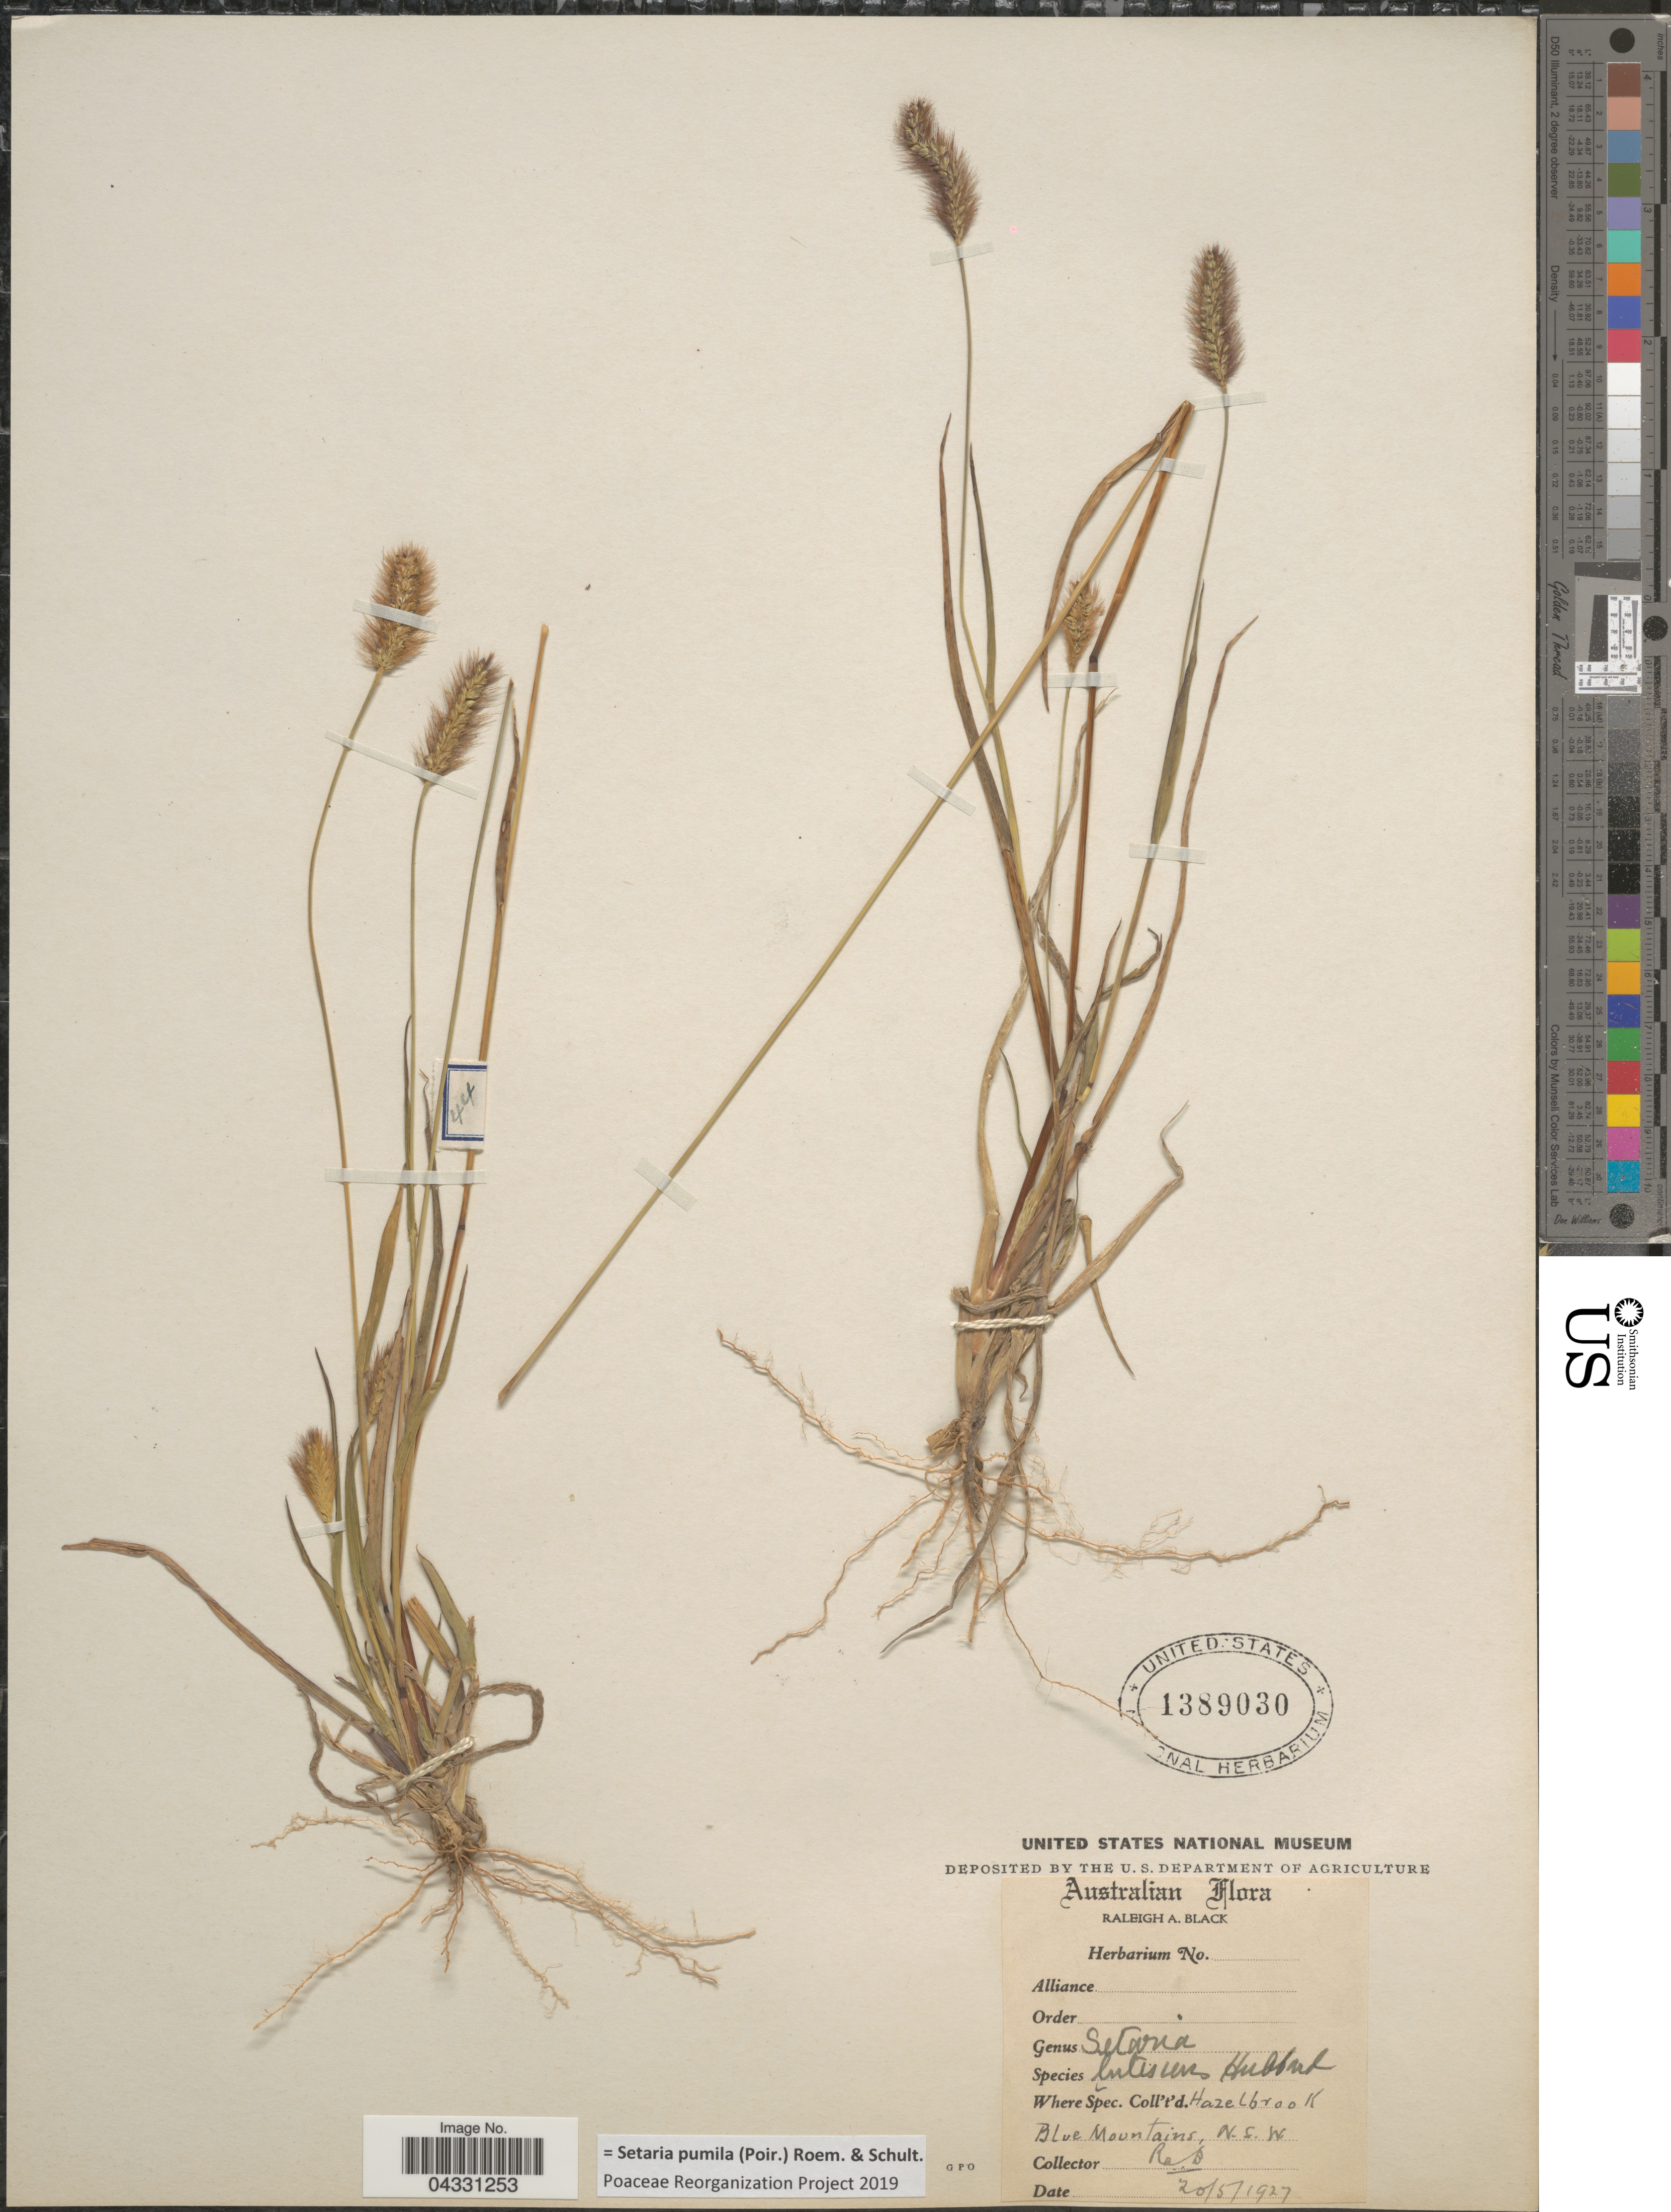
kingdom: Plantae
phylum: Tracheophyta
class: Liliopsida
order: Poales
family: Poaceae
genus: Setaria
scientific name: Setaria pumila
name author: (Poir.) Roem. & Schult.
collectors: R. A. Black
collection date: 1927-05-20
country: Australia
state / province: New South Wales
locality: Hazelbrook. Blue Mountains.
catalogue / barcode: US 1389030